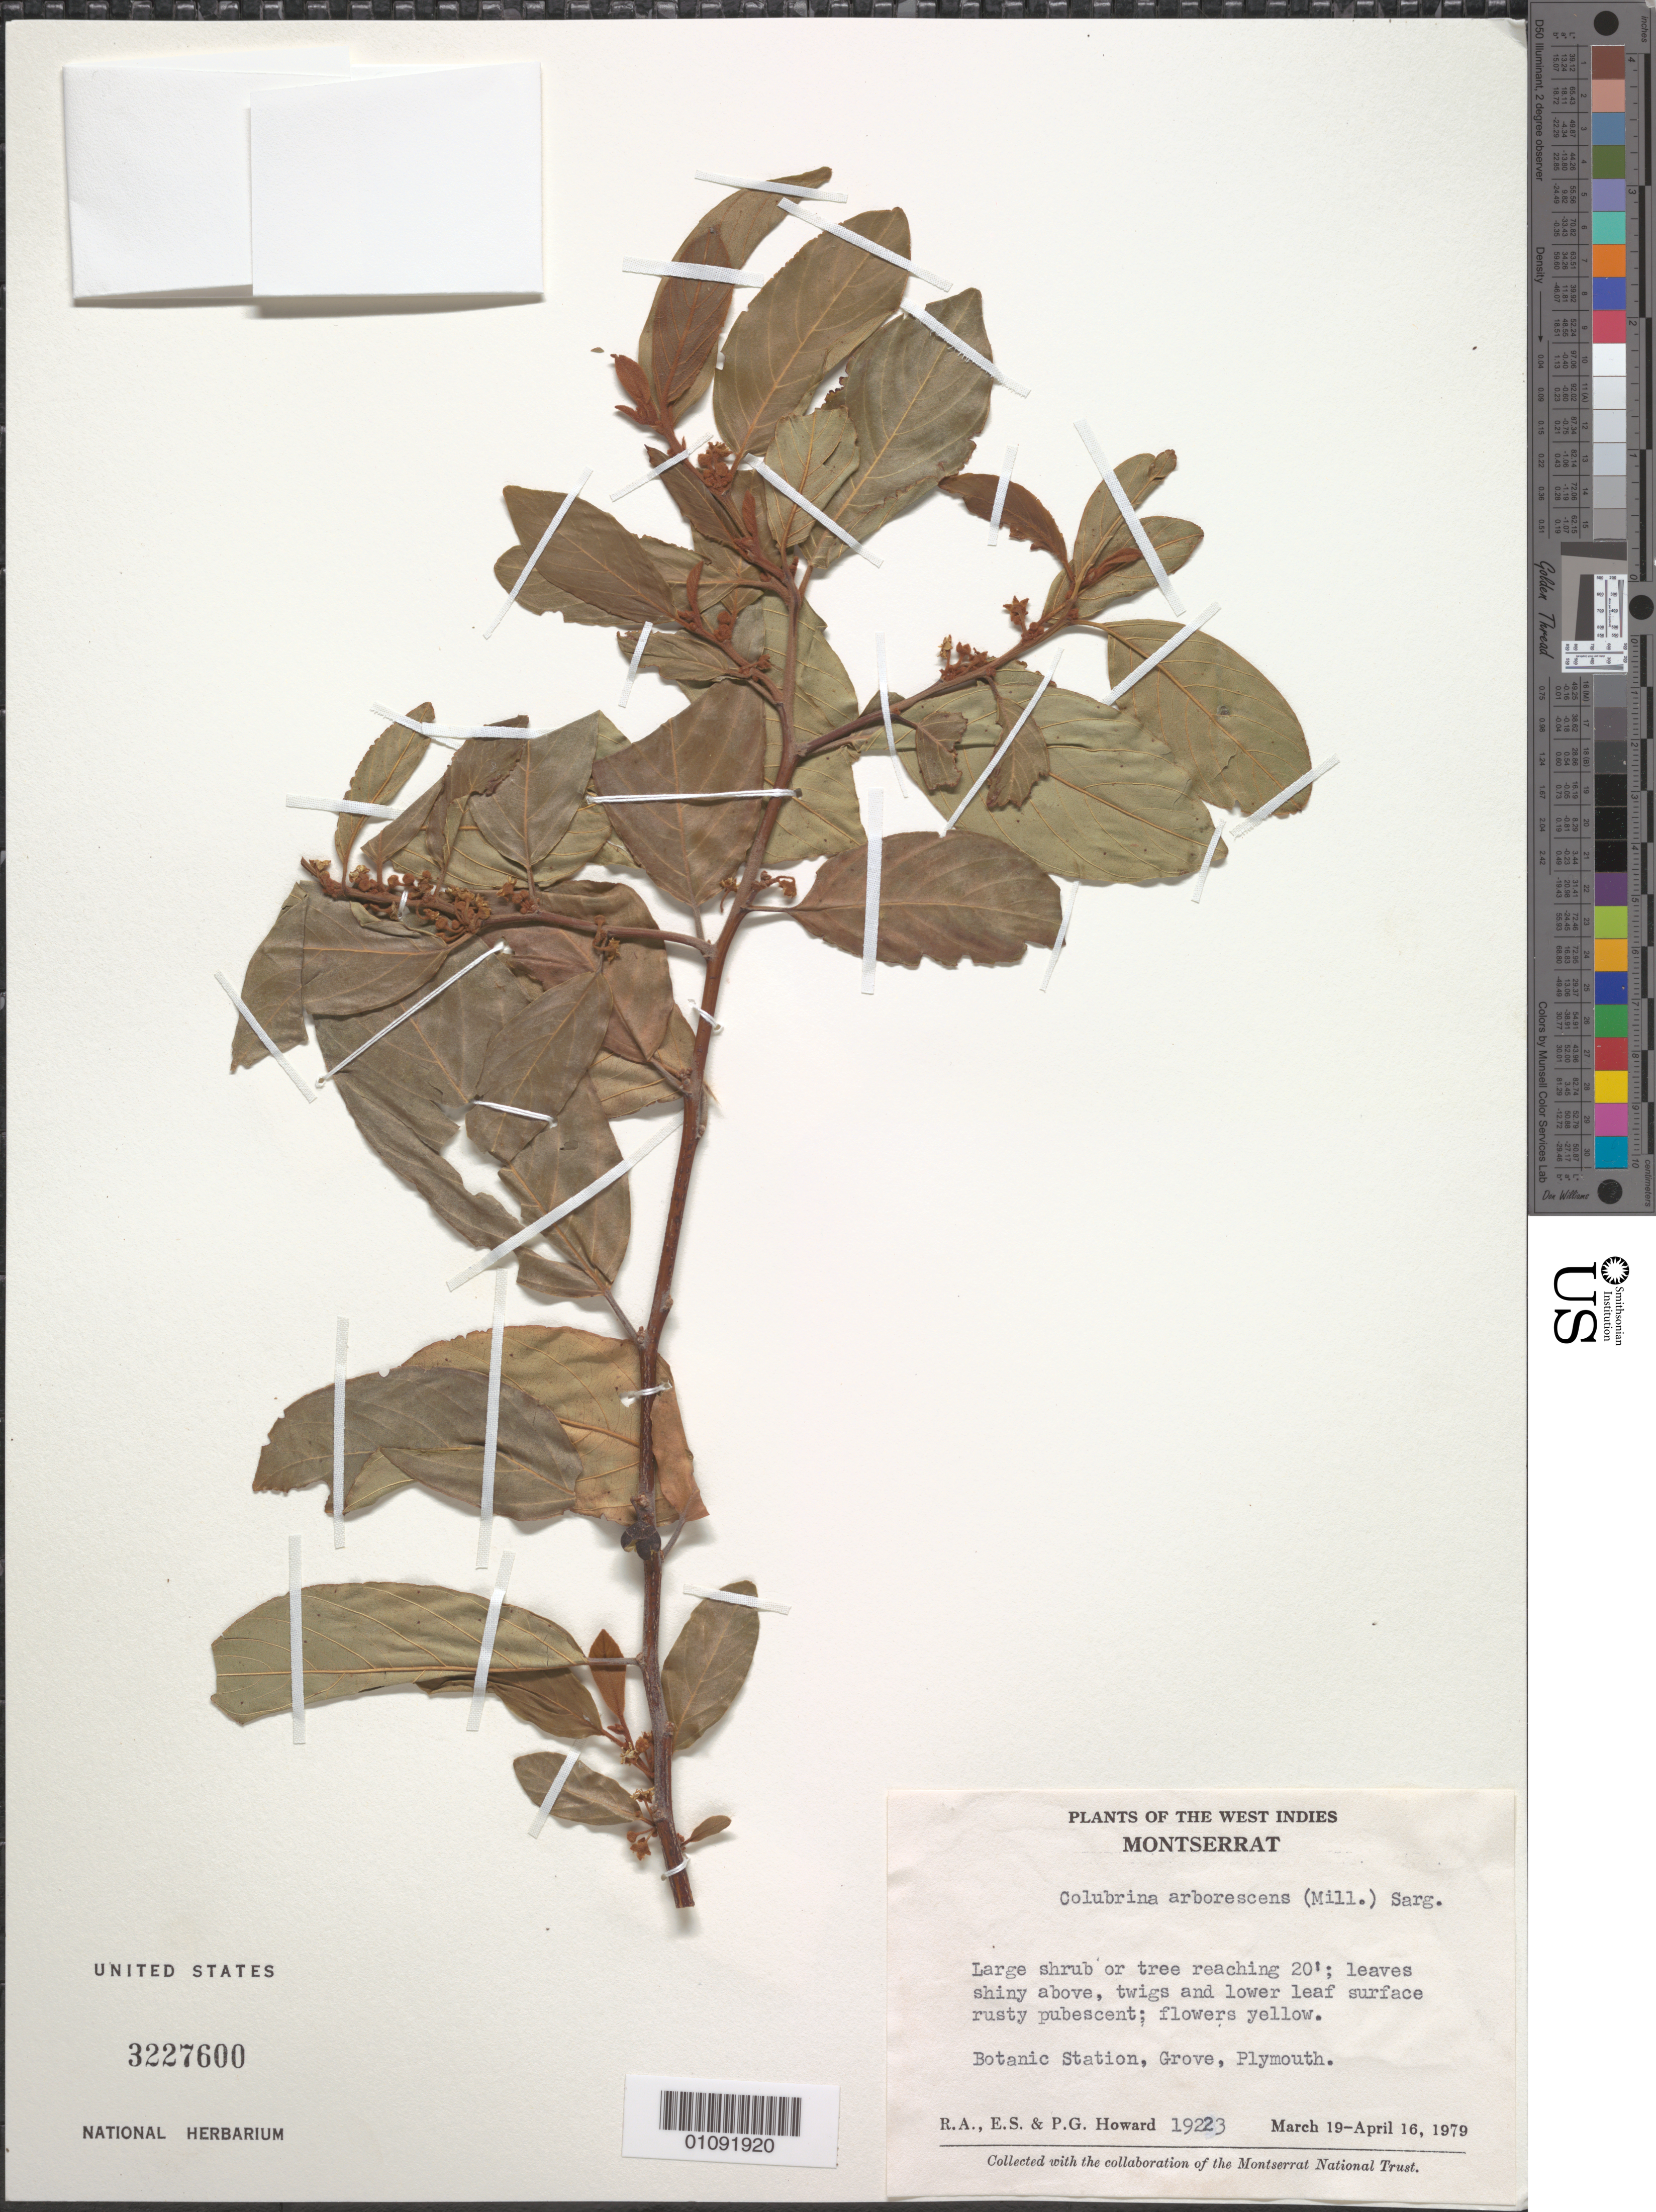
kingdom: Plantae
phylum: Tracheophyta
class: Magnoliopsida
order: Rosales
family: Rhamnaceae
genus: Colubrina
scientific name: Colubrina arborescens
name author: (Mill.) Sarg.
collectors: R. A. Howard, E. S. Howard & P. Howard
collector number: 19223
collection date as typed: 19 Mar 1979 to 16 Apr 1979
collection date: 1979-03-19/1979-04-16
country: Montserrat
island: Montserrat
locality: Botanic Station, Grove, Plymouth.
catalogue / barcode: US 3227600